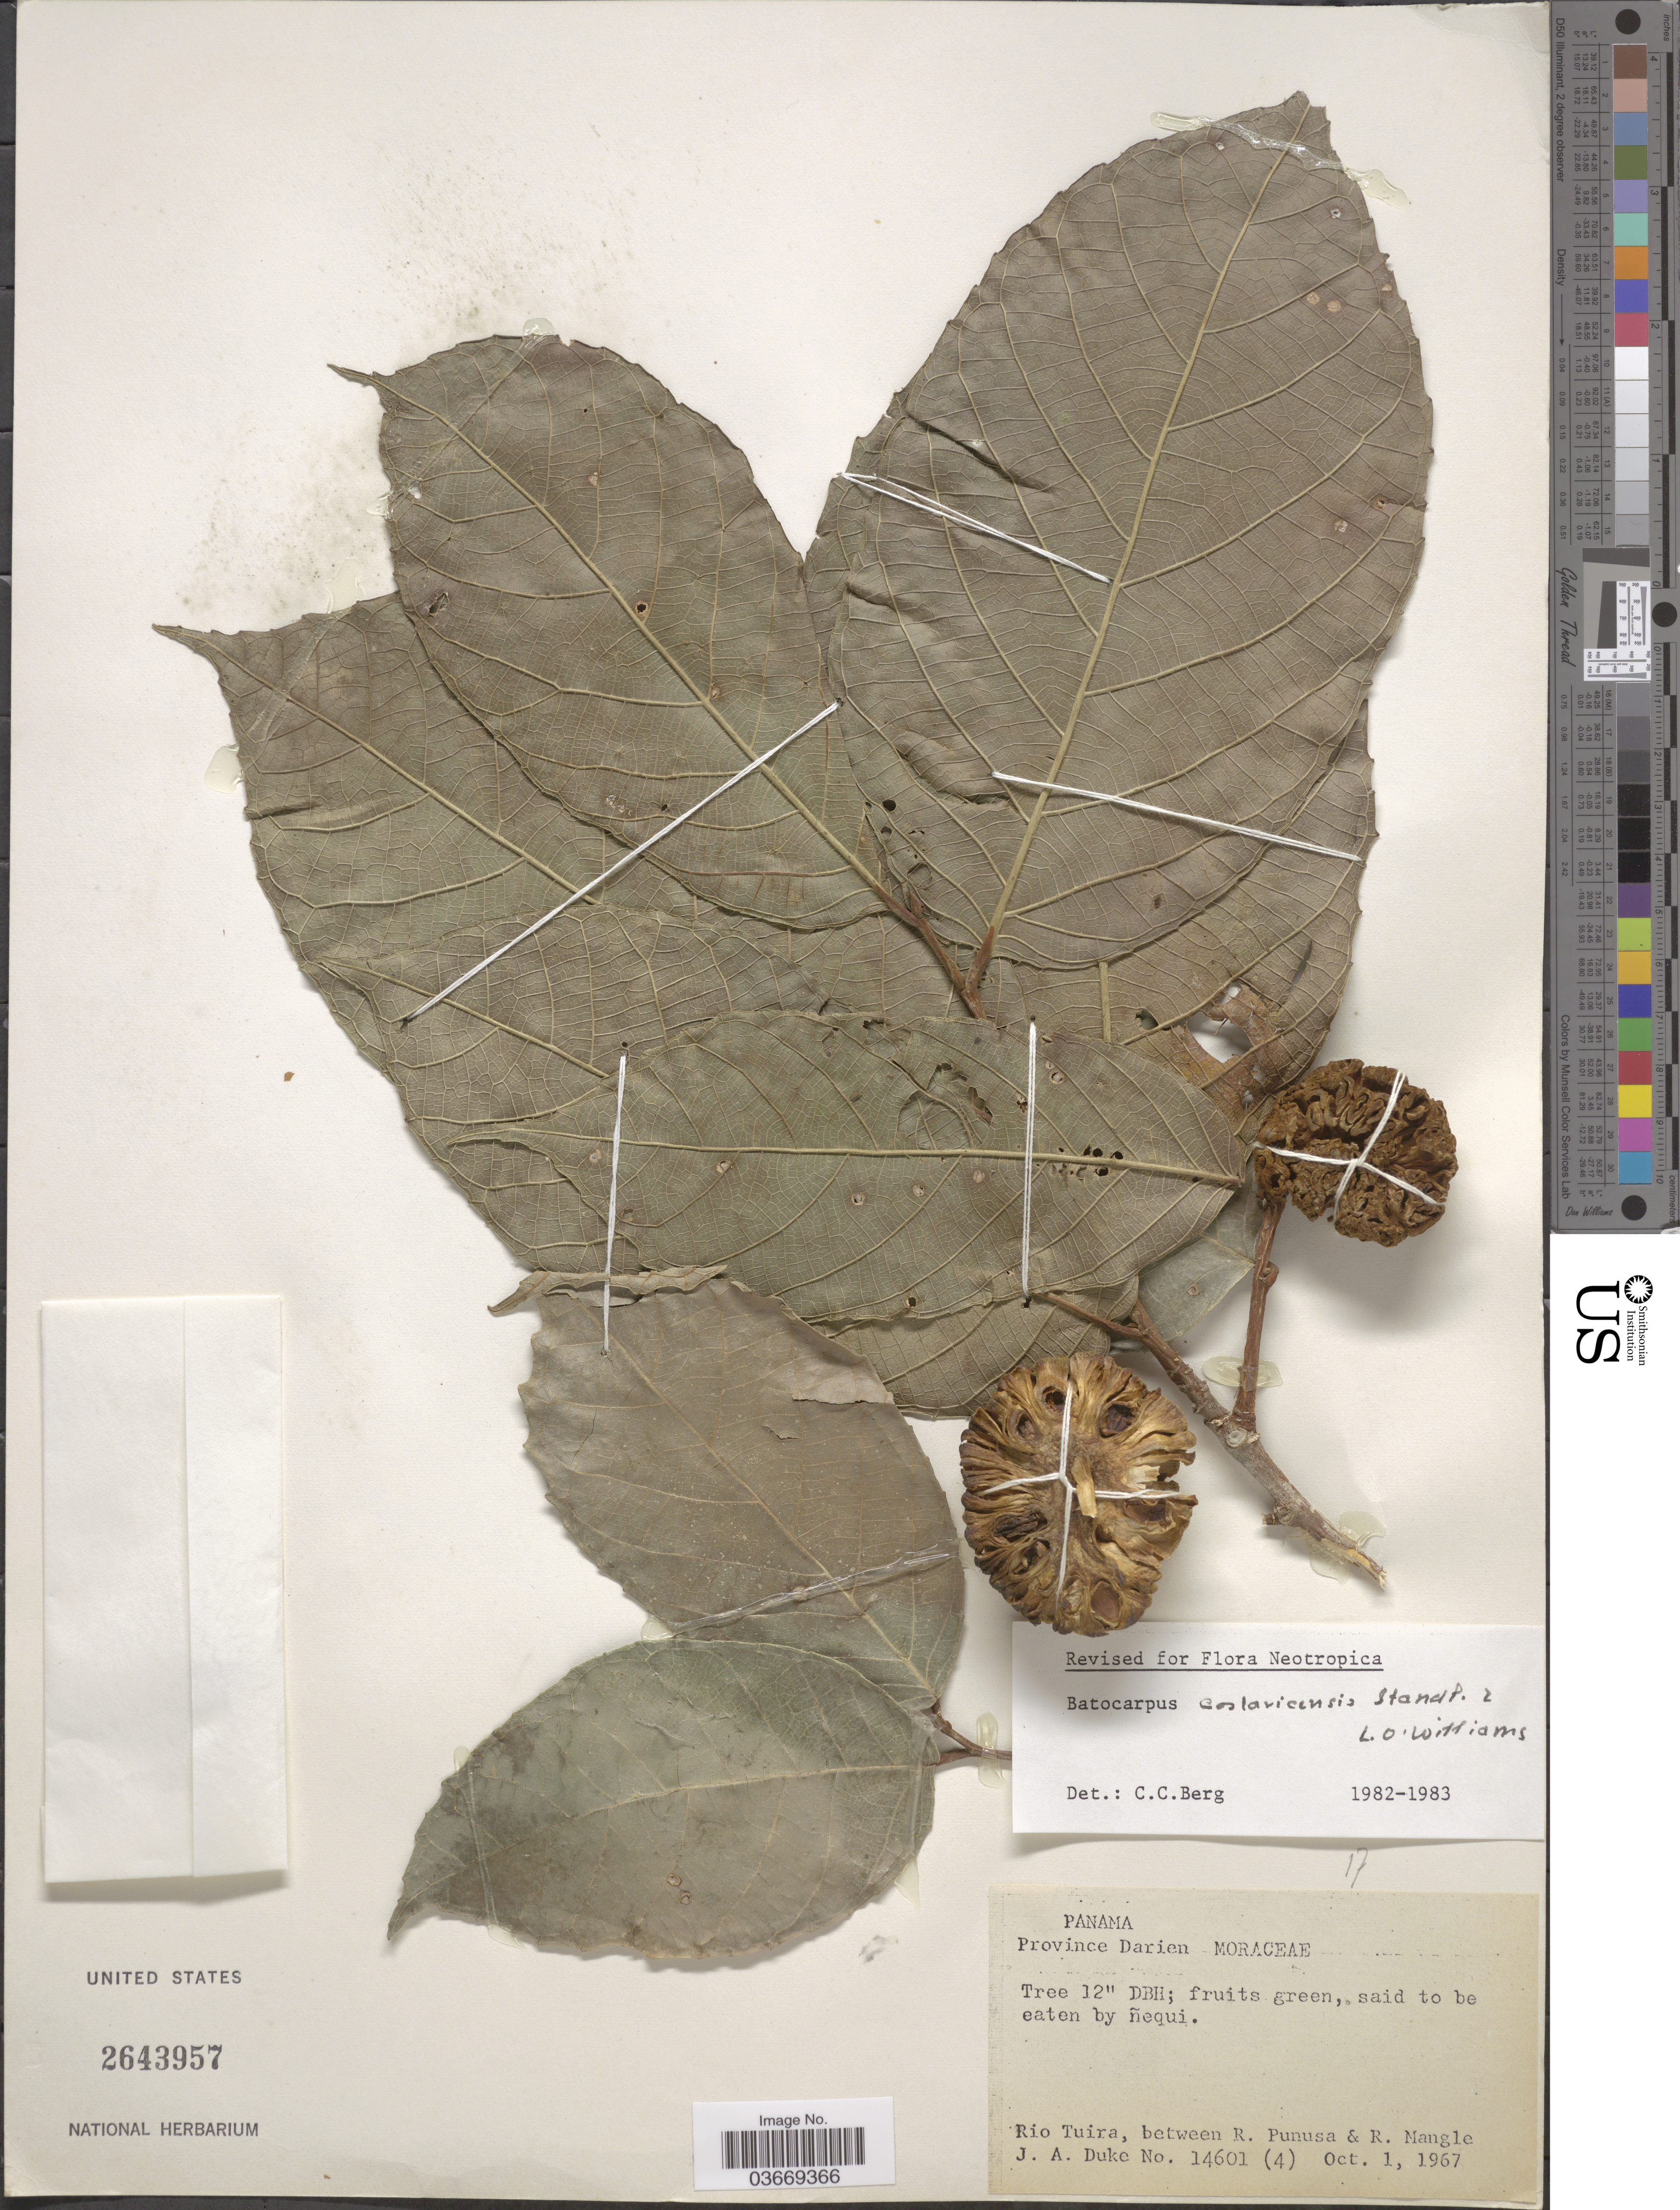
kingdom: Plantae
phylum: Tracheophyta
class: Magnoliopsida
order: Rosales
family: Moraceae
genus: Batocarpus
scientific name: Batocarpus costaricensis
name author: Standl. & L.O. Williams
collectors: J. A. Duke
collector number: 14601(4)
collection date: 1967-10-01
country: Panama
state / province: Darien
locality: Rio Tuira, between R. Punusa & R. Mangle.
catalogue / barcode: US 2643957